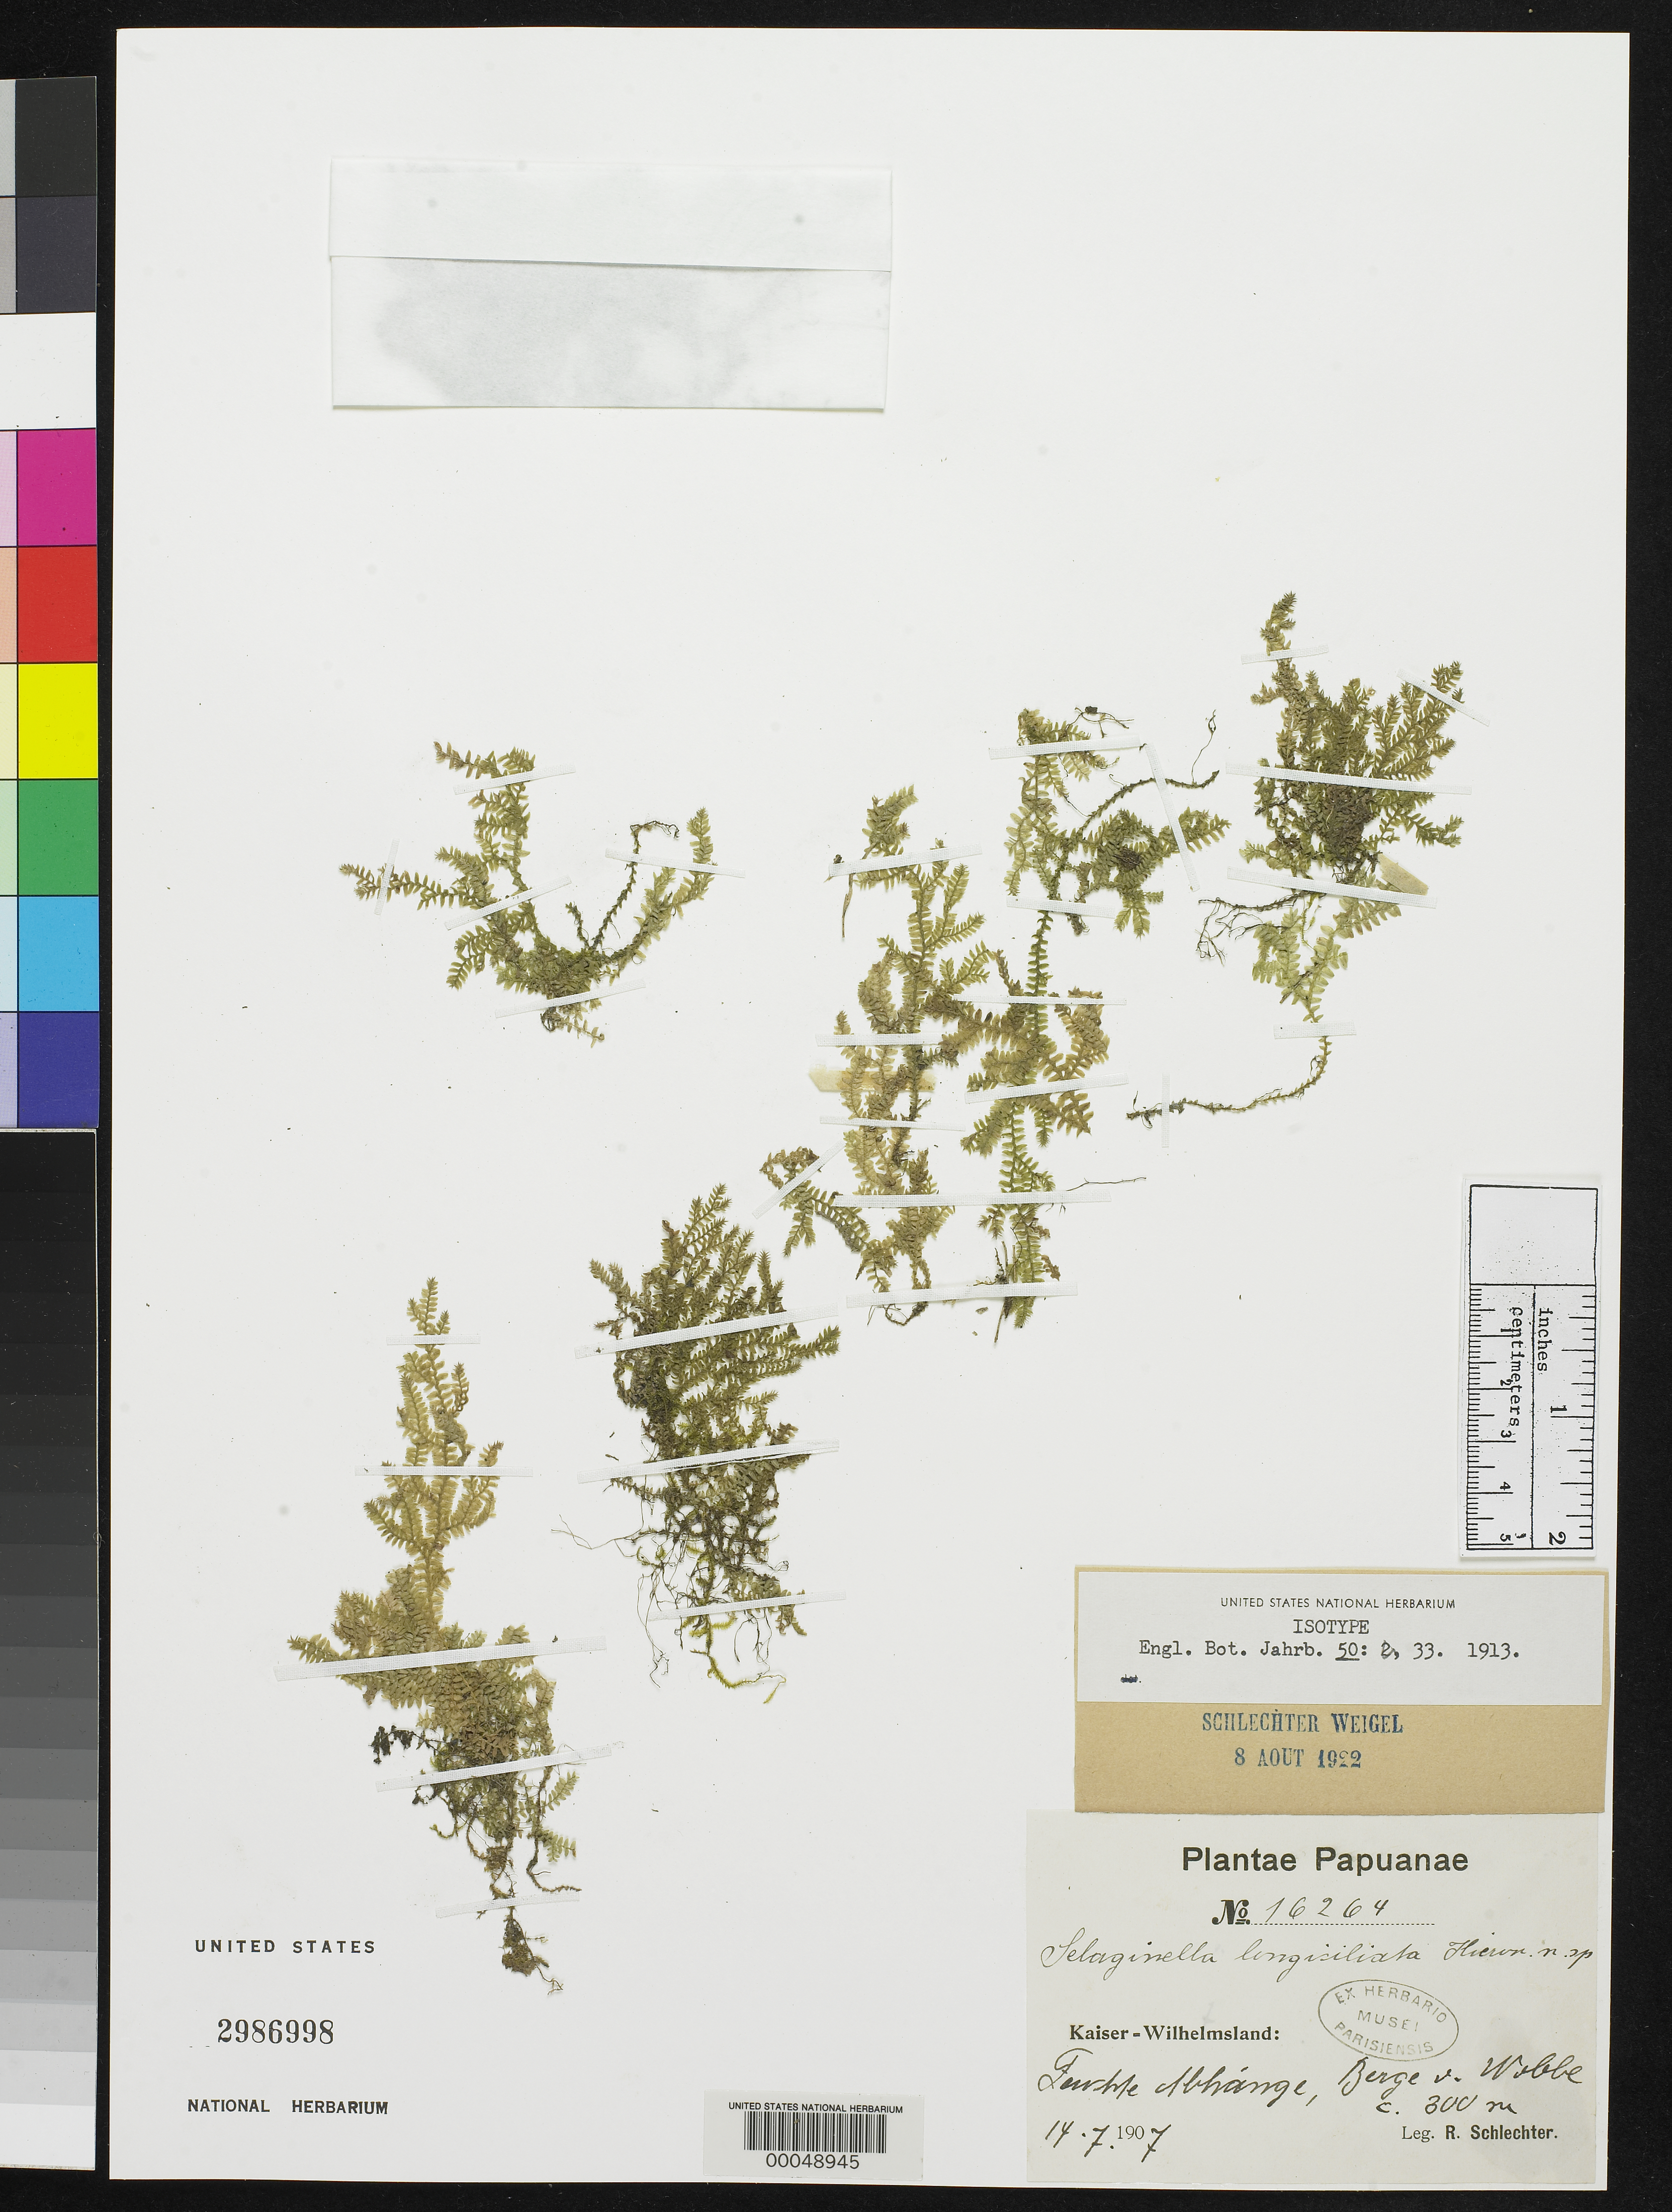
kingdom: Plantae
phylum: Tracheophyta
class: Lycopodiopsida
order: Selaginellales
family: Selaginellaceae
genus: Selaginella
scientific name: Selaginella longiciliata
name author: Hieron. in Lauterb.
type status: Isotype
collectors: F. R. R. Schlechter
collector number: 16264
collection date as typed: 14 Jul 1907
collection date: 1907-07-14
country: Papua New Guinea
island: New Guinea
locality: Kaiser-Wilhelmsland, an Feuchten felsen oder Felsigen abhangen der Berge von Wobbe Herabhangend, Finisterre-gebirge.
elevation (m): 300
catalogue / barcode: US 2986998